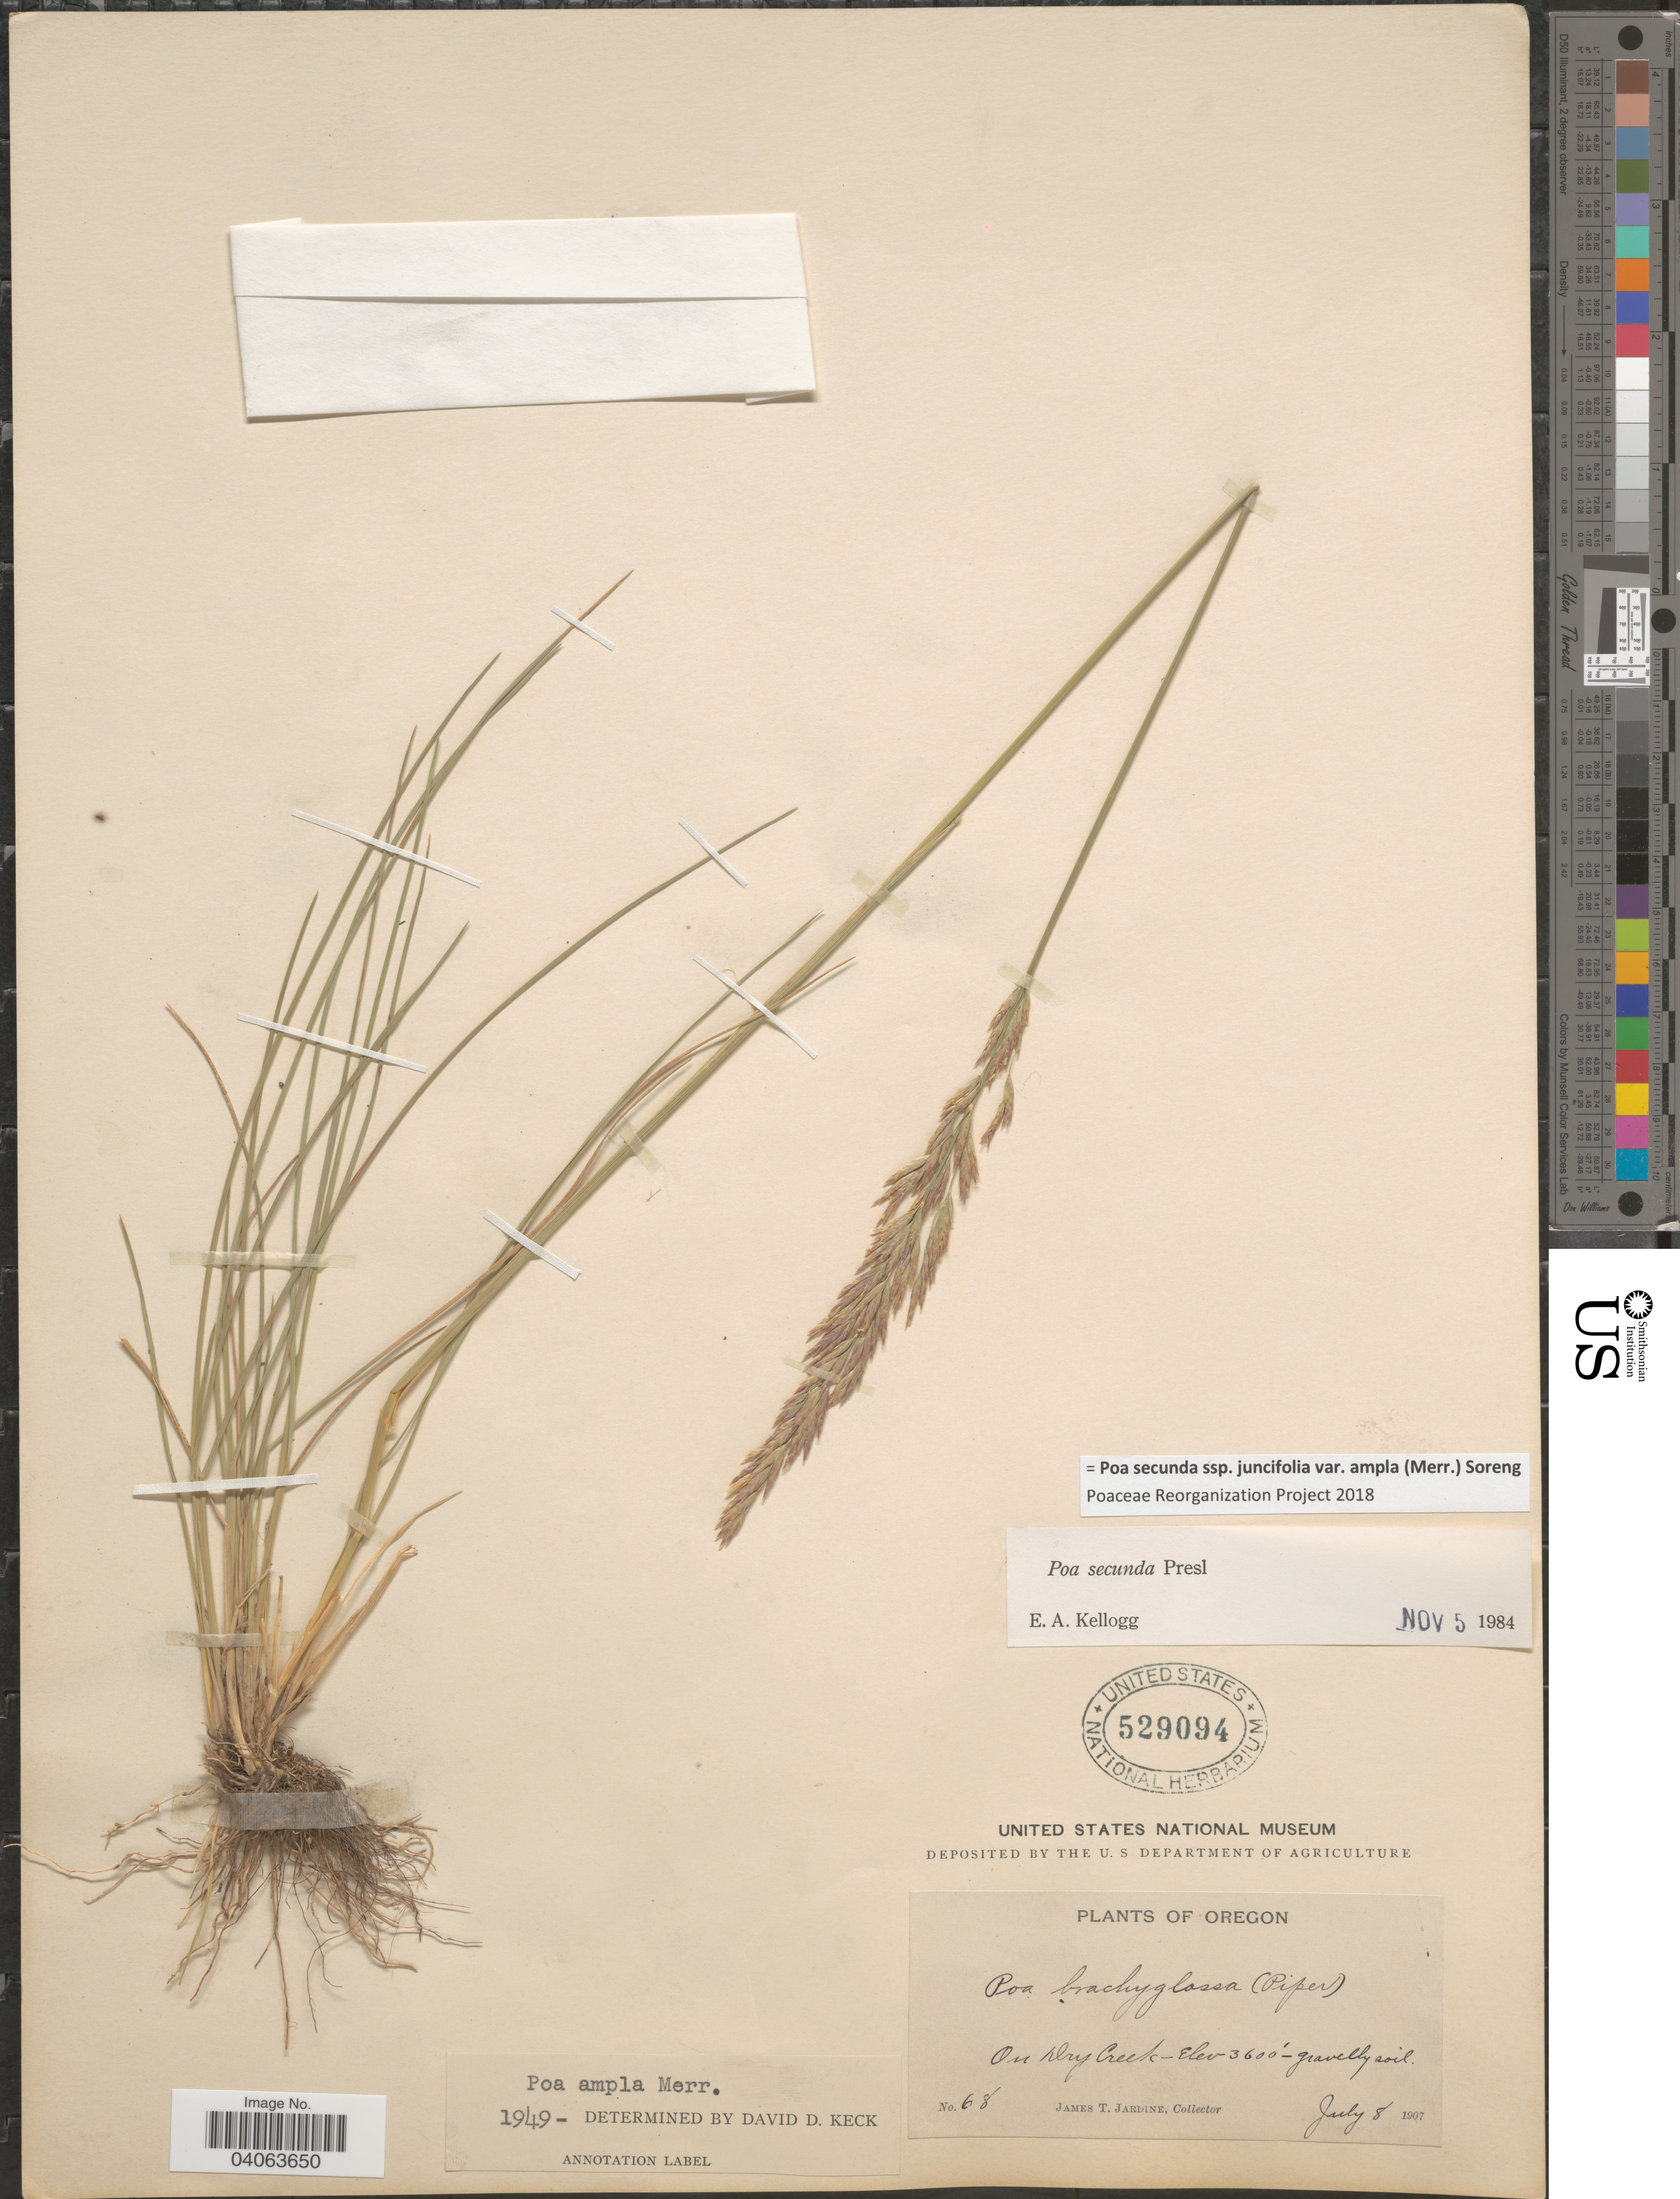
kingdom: Plantae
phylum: Tracheophyta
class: Liliopsida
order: Poales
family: Poaceae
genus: Poa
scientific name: Poa secunda subsp. juncifolia var. ampla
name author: (Merr.) Soreng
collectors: J. T. Jardine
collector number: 68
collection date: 1907-07-08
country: United States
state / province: Oregon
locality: On Dry Creek.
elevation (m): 1097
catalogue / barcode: US 529094